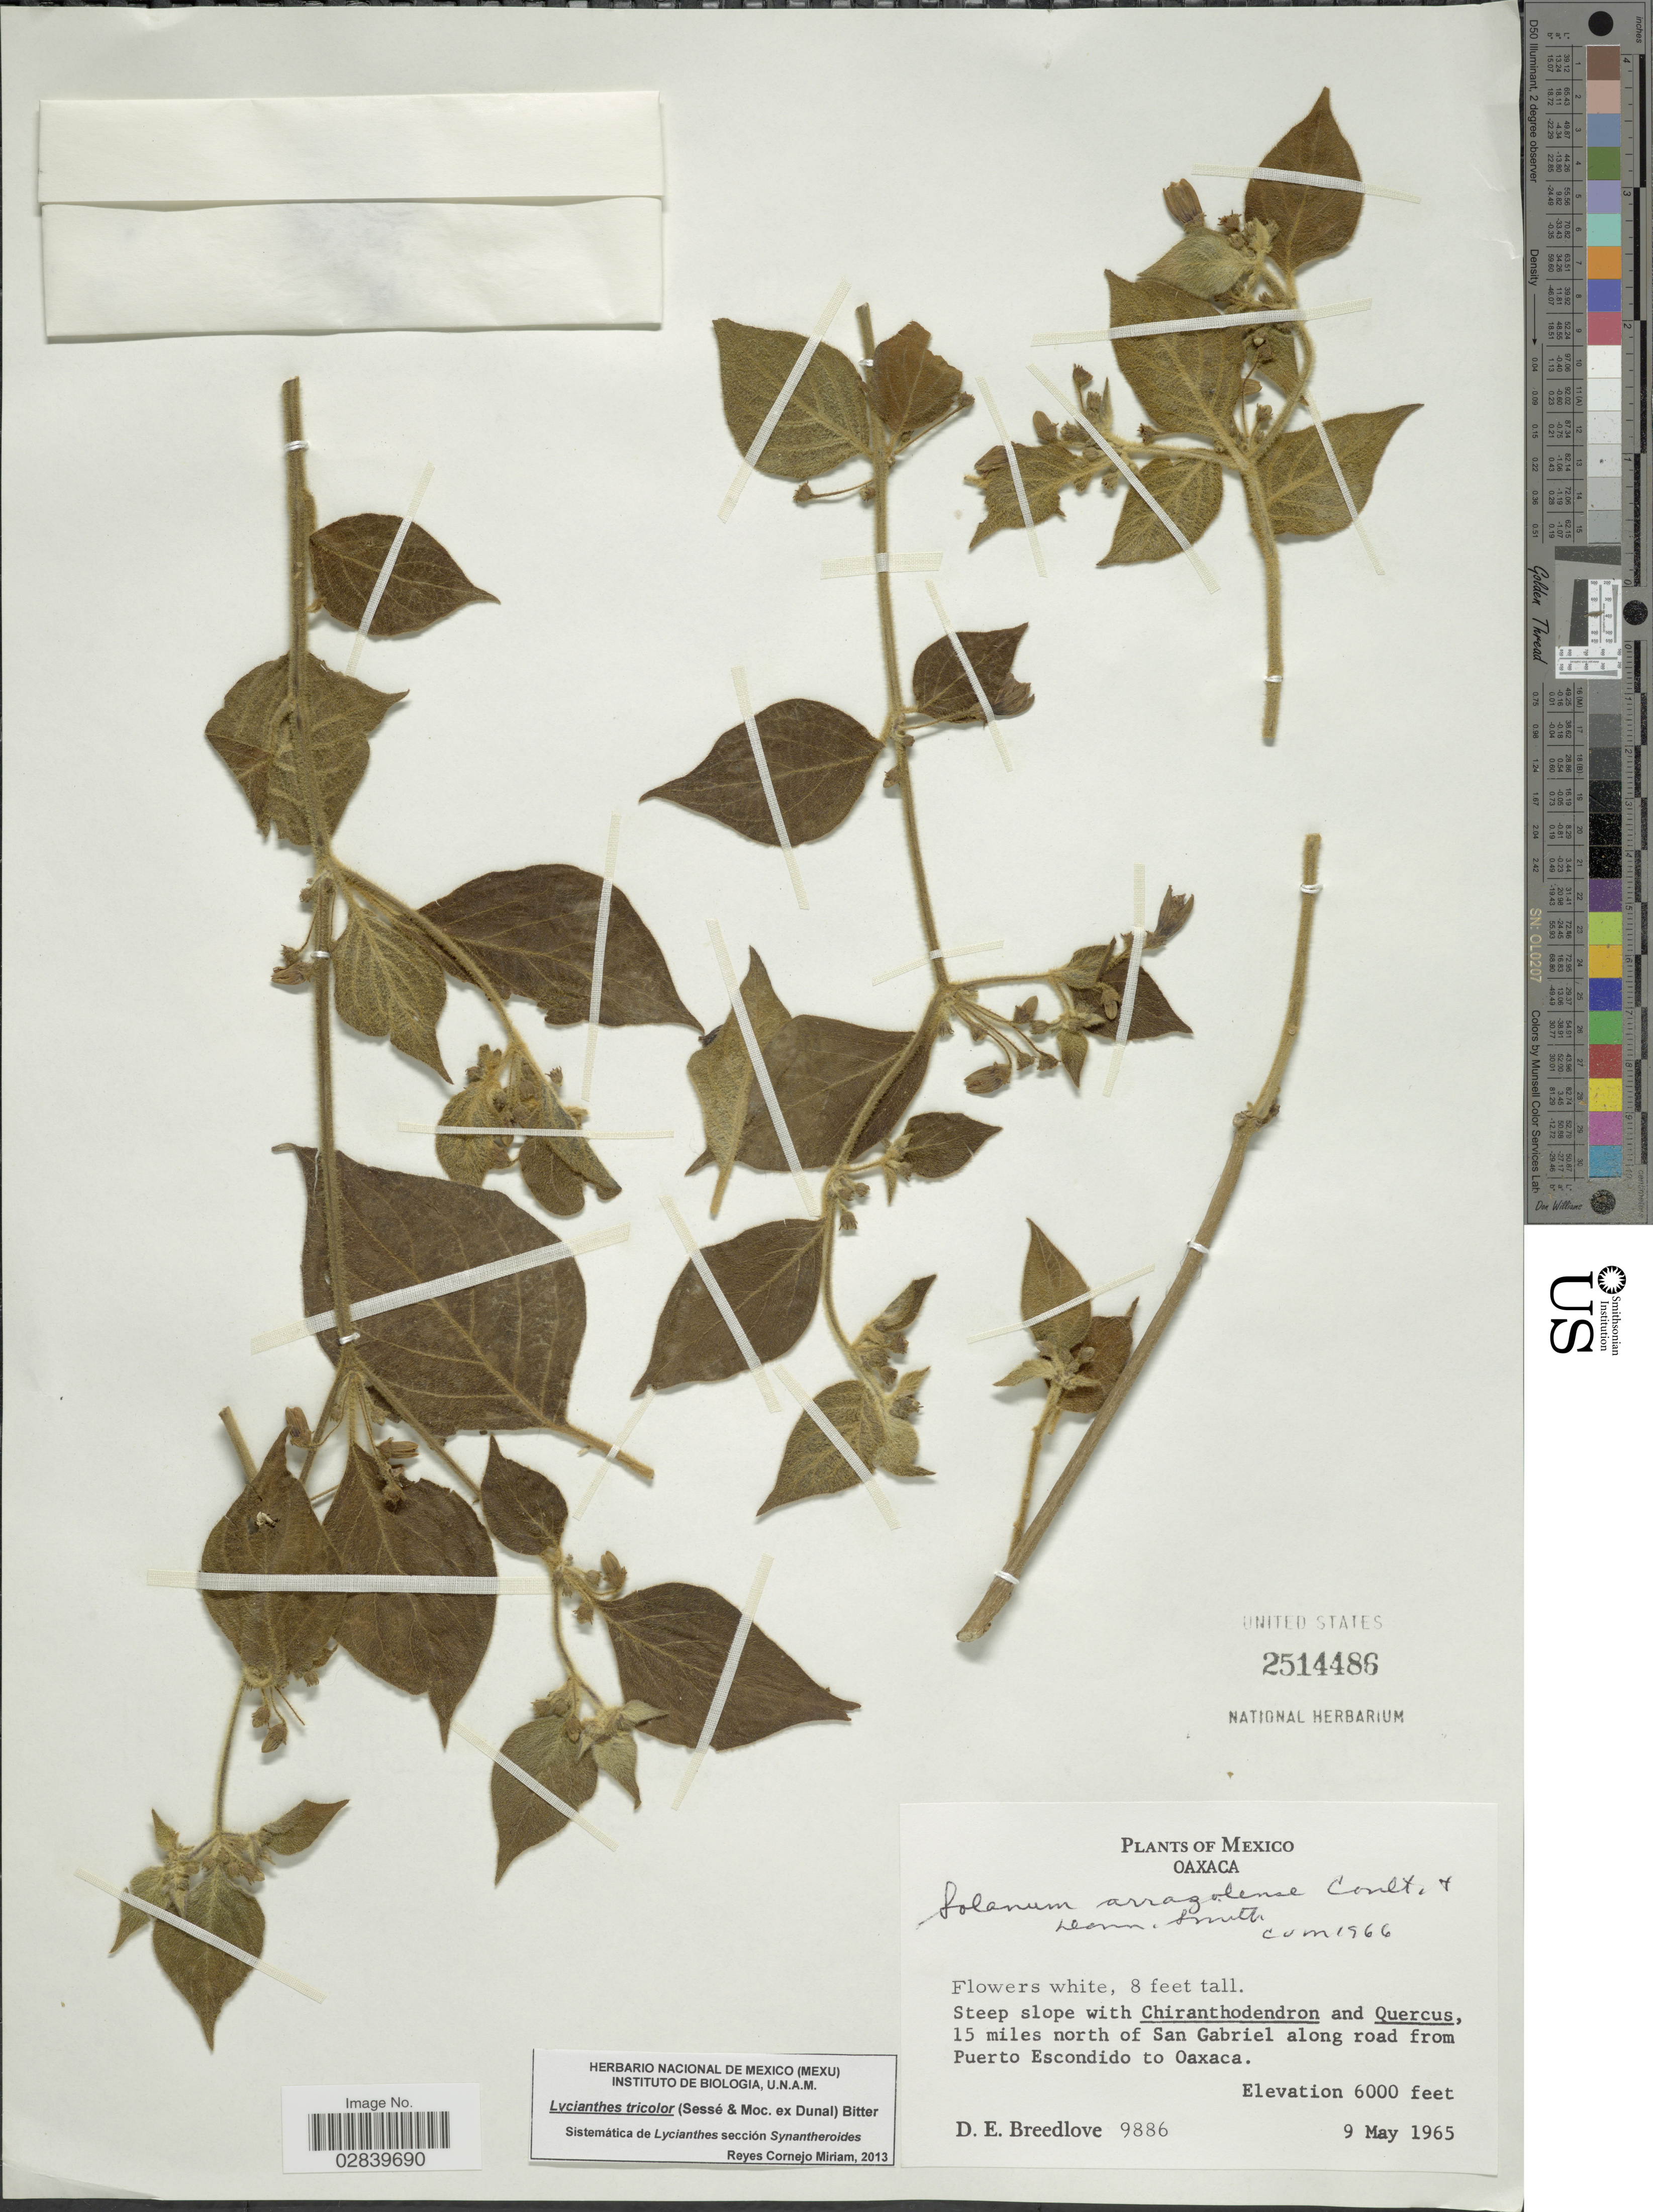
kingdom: Plantae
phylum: Tracheophyta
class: Magnoliopsida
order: Solanales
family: Solanaceae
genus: Lycianthes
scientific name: Lycianthes tricolor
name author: (Dunal) Bitter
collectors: D. E. Breedlove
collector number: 9886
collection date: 1965-05-09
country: Mexico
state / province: Oaxaca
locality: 15 miles north of San Gabriel along road from Puerto Escondido to Oaxaca.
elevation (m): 1829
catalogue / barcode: US 2514486